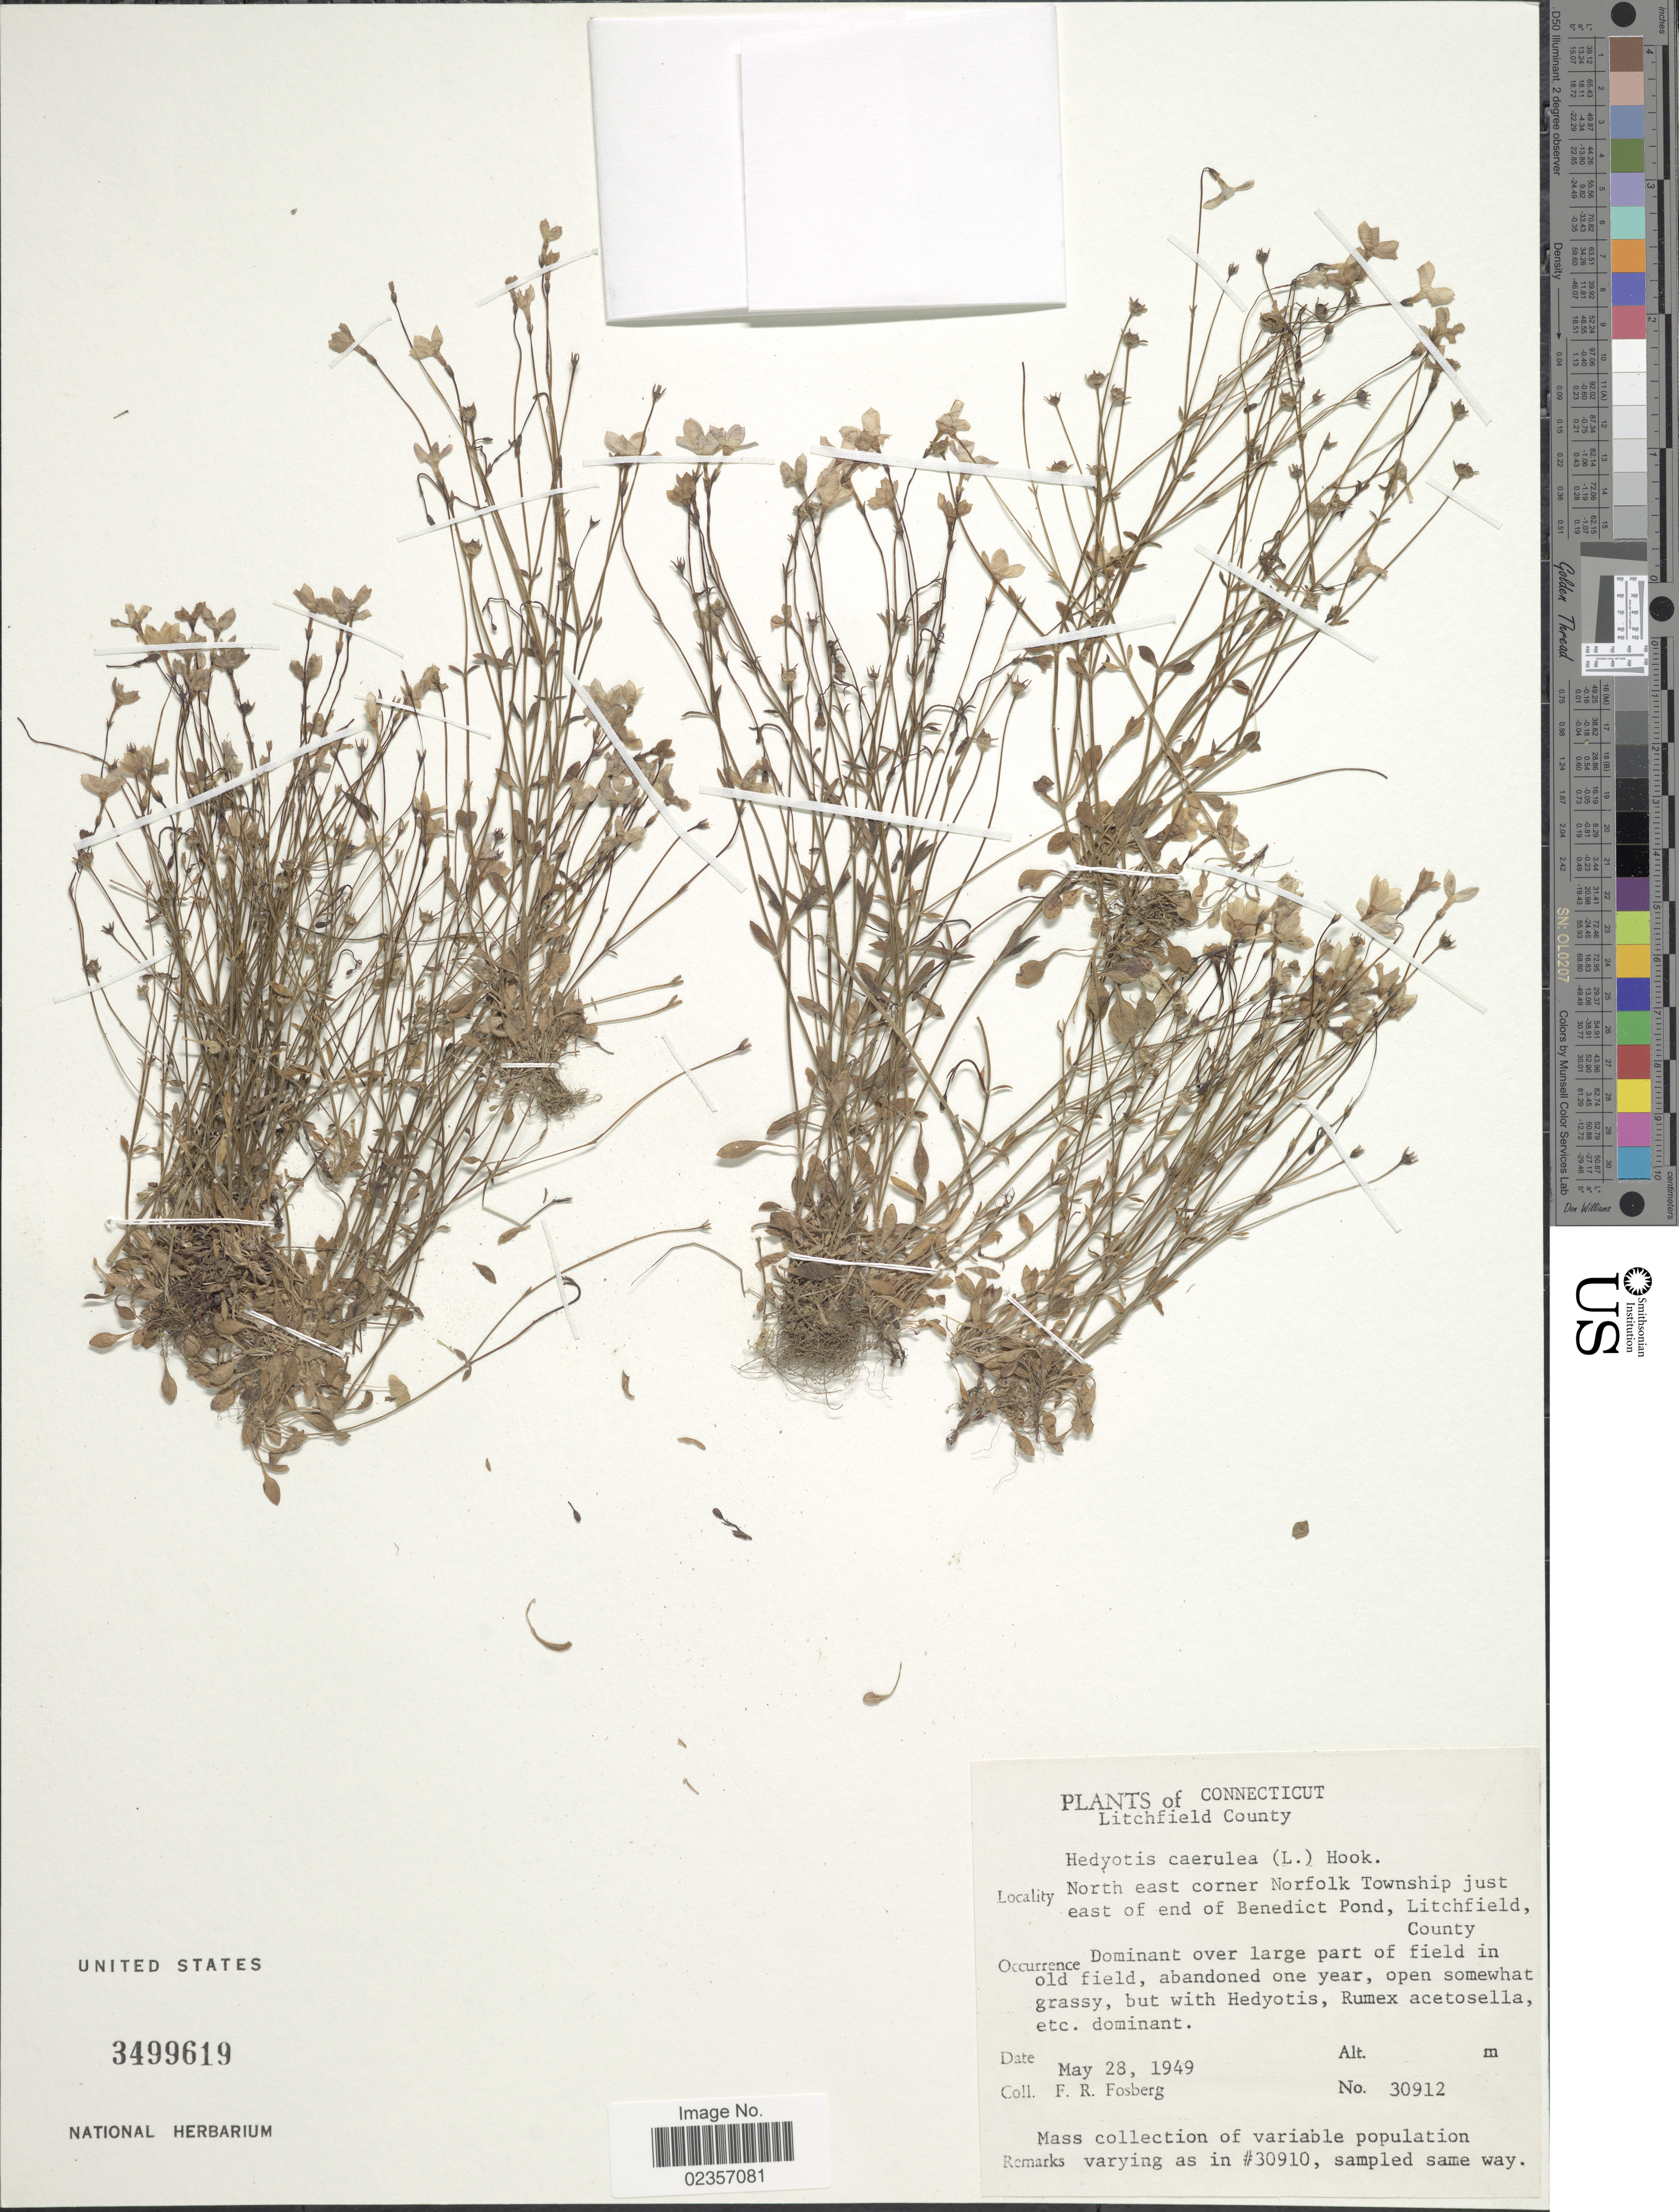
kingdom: Plantae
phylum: Tracheophyta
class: Magnoliopsida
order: Gentianales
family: Rubiaceae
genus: Houstonia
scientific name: Houstonia caerulea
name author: L.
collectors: F. R. Fosberg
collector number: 30912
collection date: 1949-05-28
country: United States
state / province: Connecticut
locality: Litchfield County, North east corner Norfolk Township just east of end of Benedict Pond, Litchfield County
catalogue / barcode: US 3499619